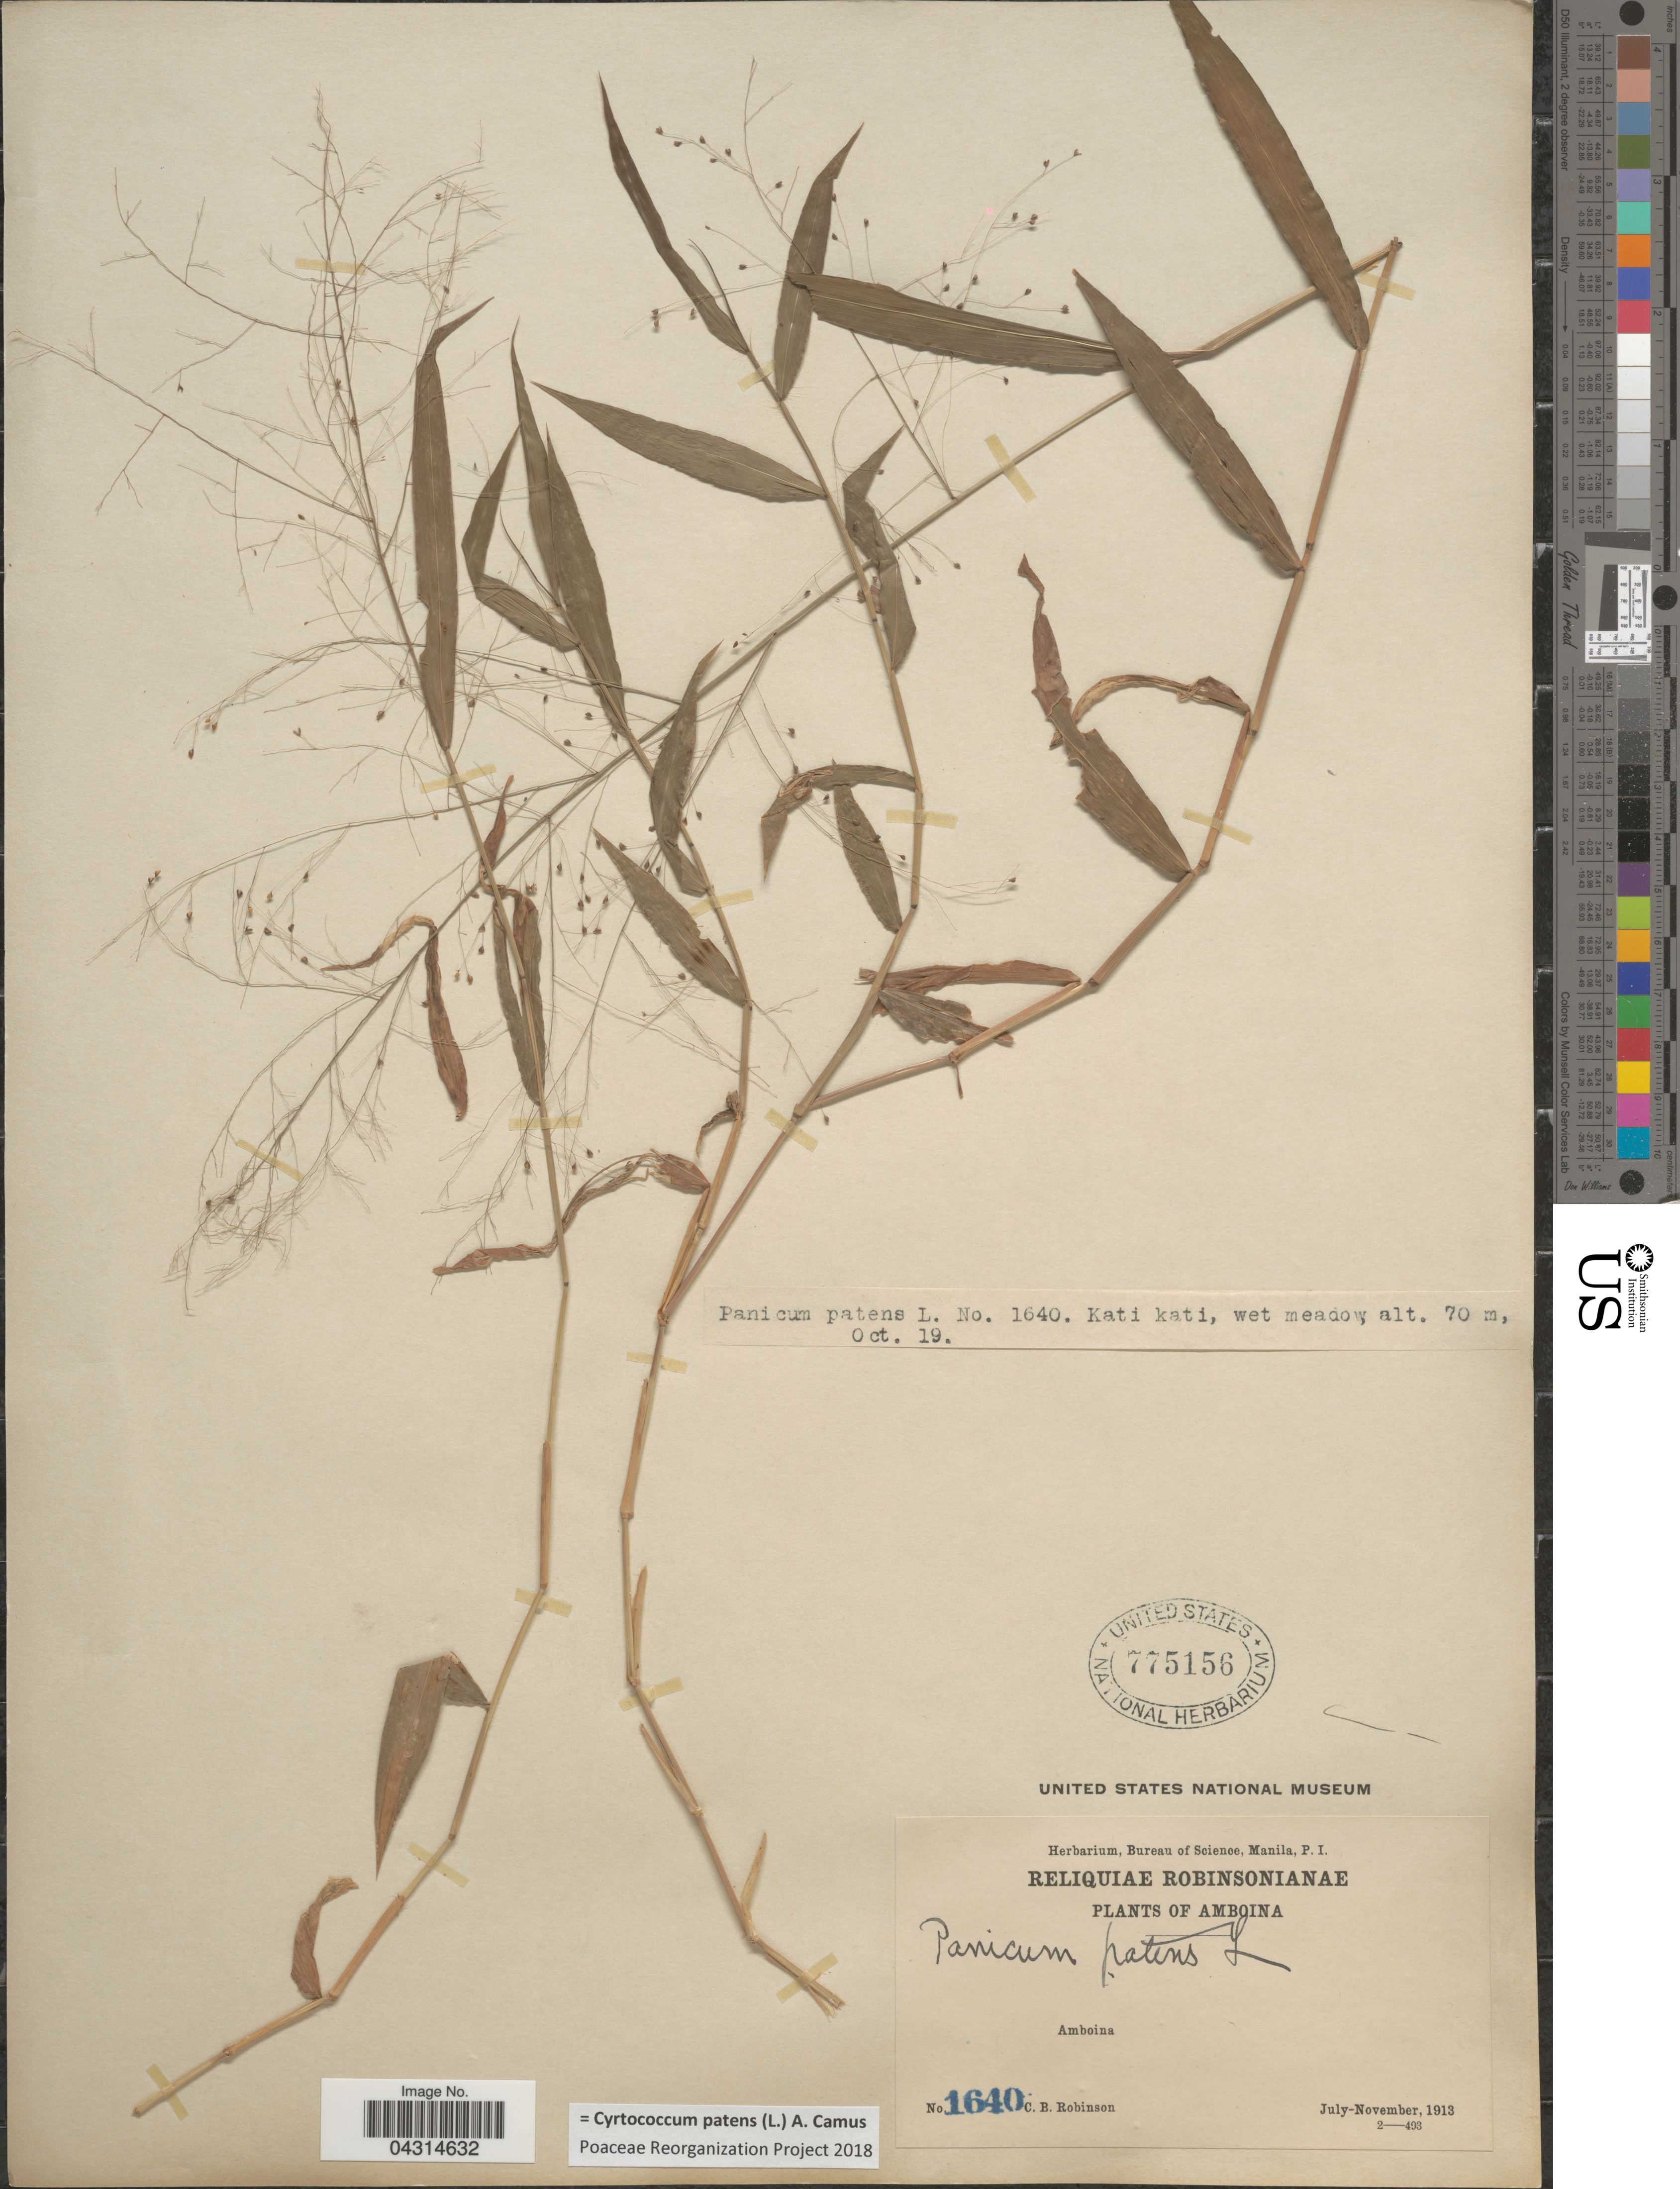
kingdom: Plantae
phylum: Tracheophyta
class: Liliopsida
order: Poales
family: Poaceae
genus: Cyrtococcum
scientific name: Cyrtococcum patens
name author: (L.) A. Camus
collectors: C. Robinson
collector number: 1640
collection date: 1913-07/1913-11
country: Indonesia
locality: Amboina.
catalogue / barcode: US 775156